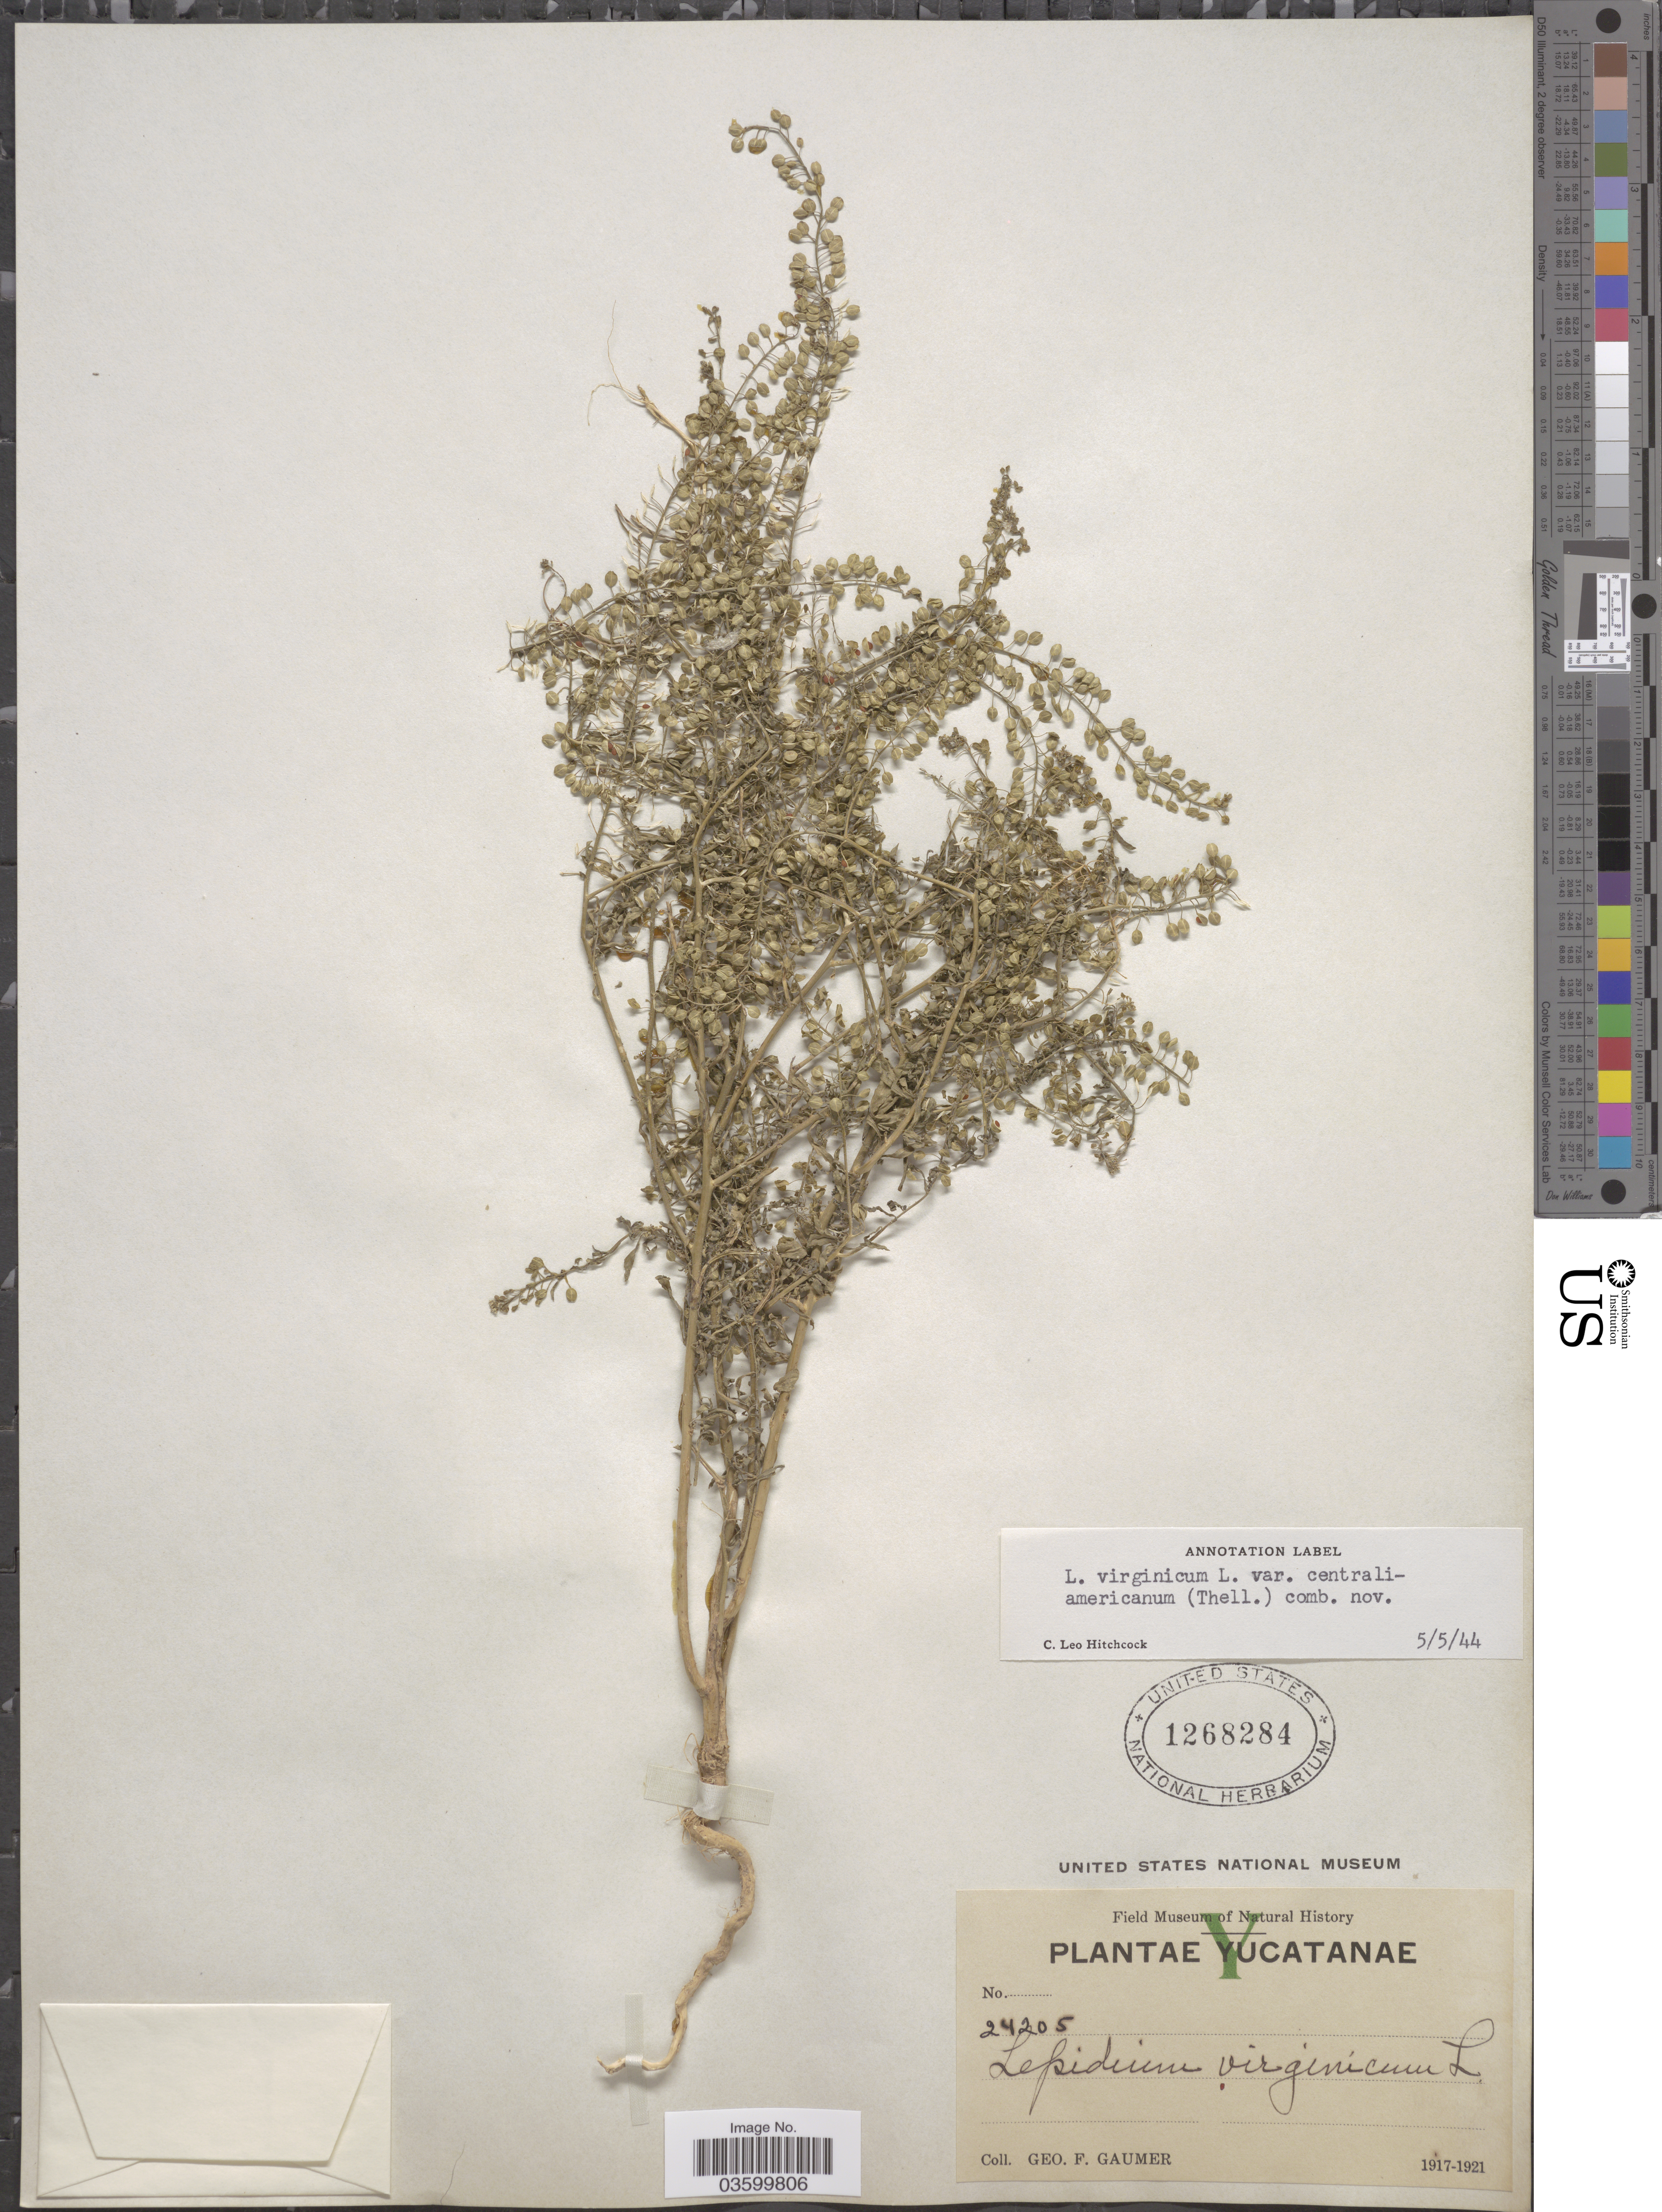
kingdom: Plantae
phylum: Tracheophyta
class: Magnoliopsida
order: Brassicales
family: Brassicaceae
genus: Lepidium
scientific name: Lepidium virginicum var. centrali-americanum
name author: (Thell.) C.L. Hitchc.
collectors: G. F. Gaumer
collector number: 24205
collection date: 1917/1921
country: Mexico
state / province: Yucatán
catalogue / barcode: US 1268284